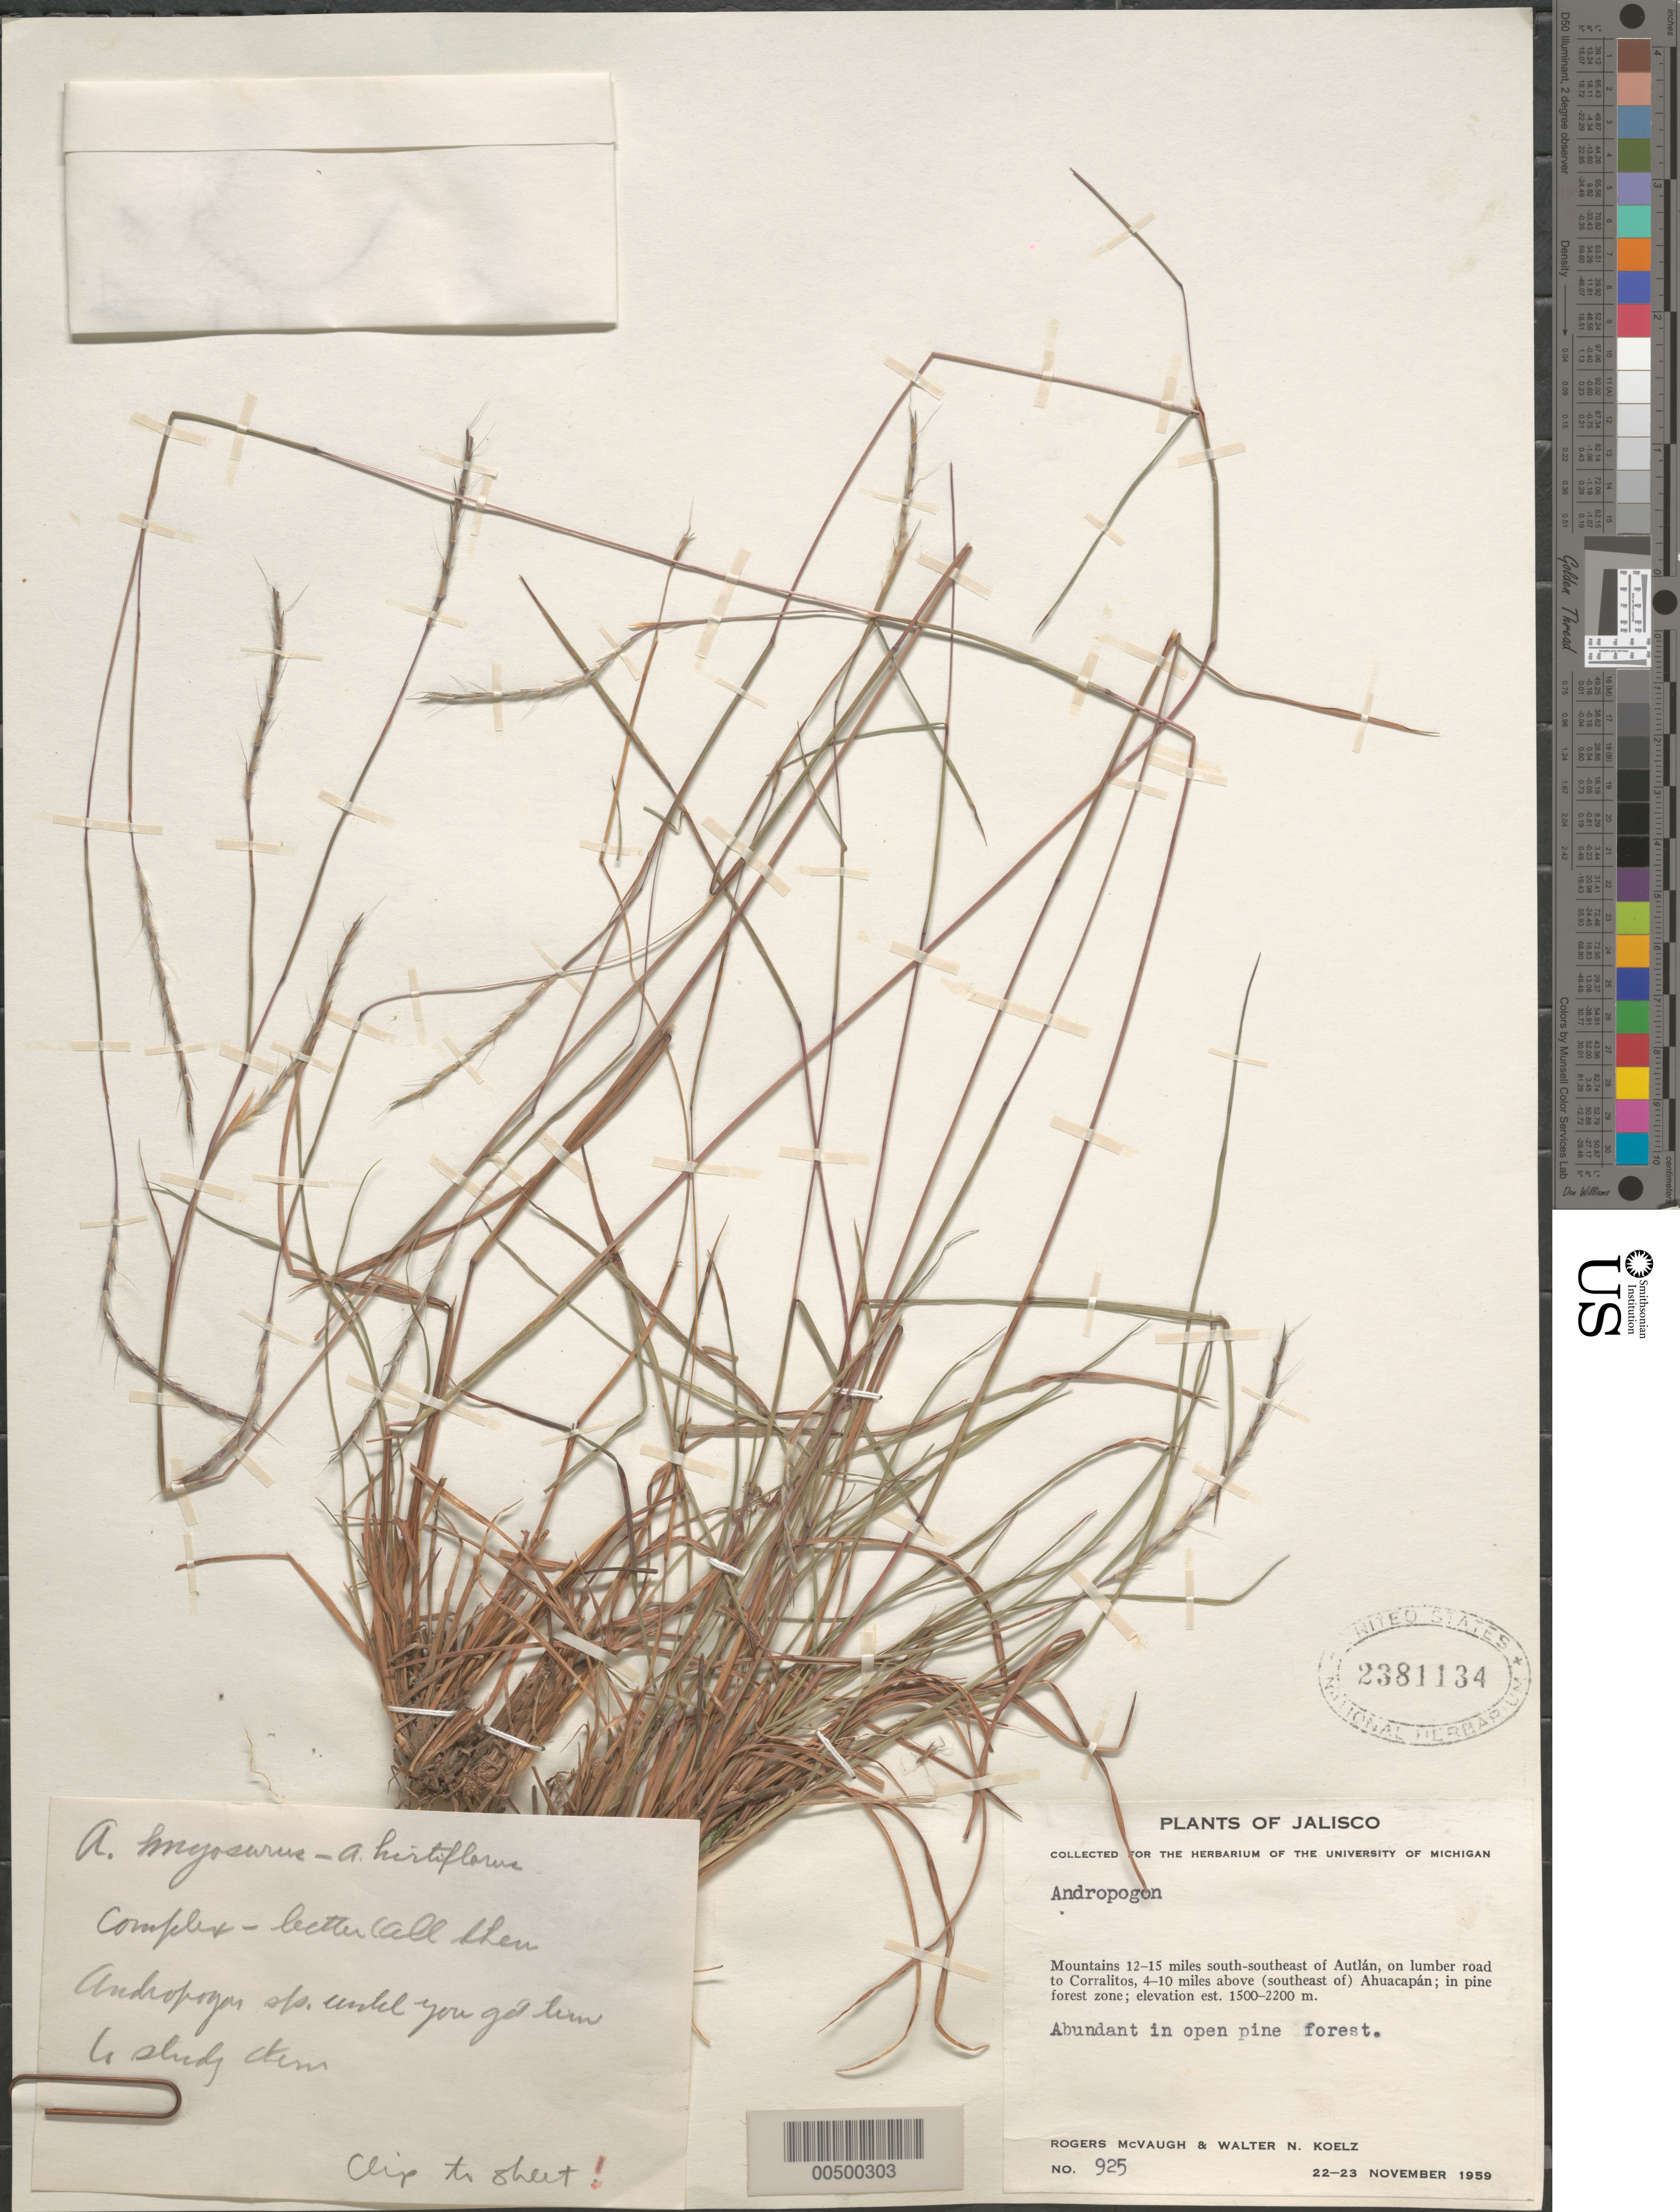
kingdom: Plantae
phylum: Tracheophyta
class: Liliopsida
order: Poales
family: Poaceae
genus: Schizachyrium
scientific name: Schizachyrium sanguineum var. brevipedicellatum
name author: (W.J. Beal) S.L. Hatch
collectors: R. McVaugh & W. N. Koelz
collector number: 925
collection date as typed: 22 Nov 1959 to 23 Nov 1959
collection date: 1959-11-22/1959-11-23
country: Mexico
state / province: Jalisco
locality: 12-15 mi SSE of Autlán, on lumber rd to Corralitos, 4-10 mi above (SE of) Ahuacapán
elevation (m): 457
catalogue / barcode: US 2381134